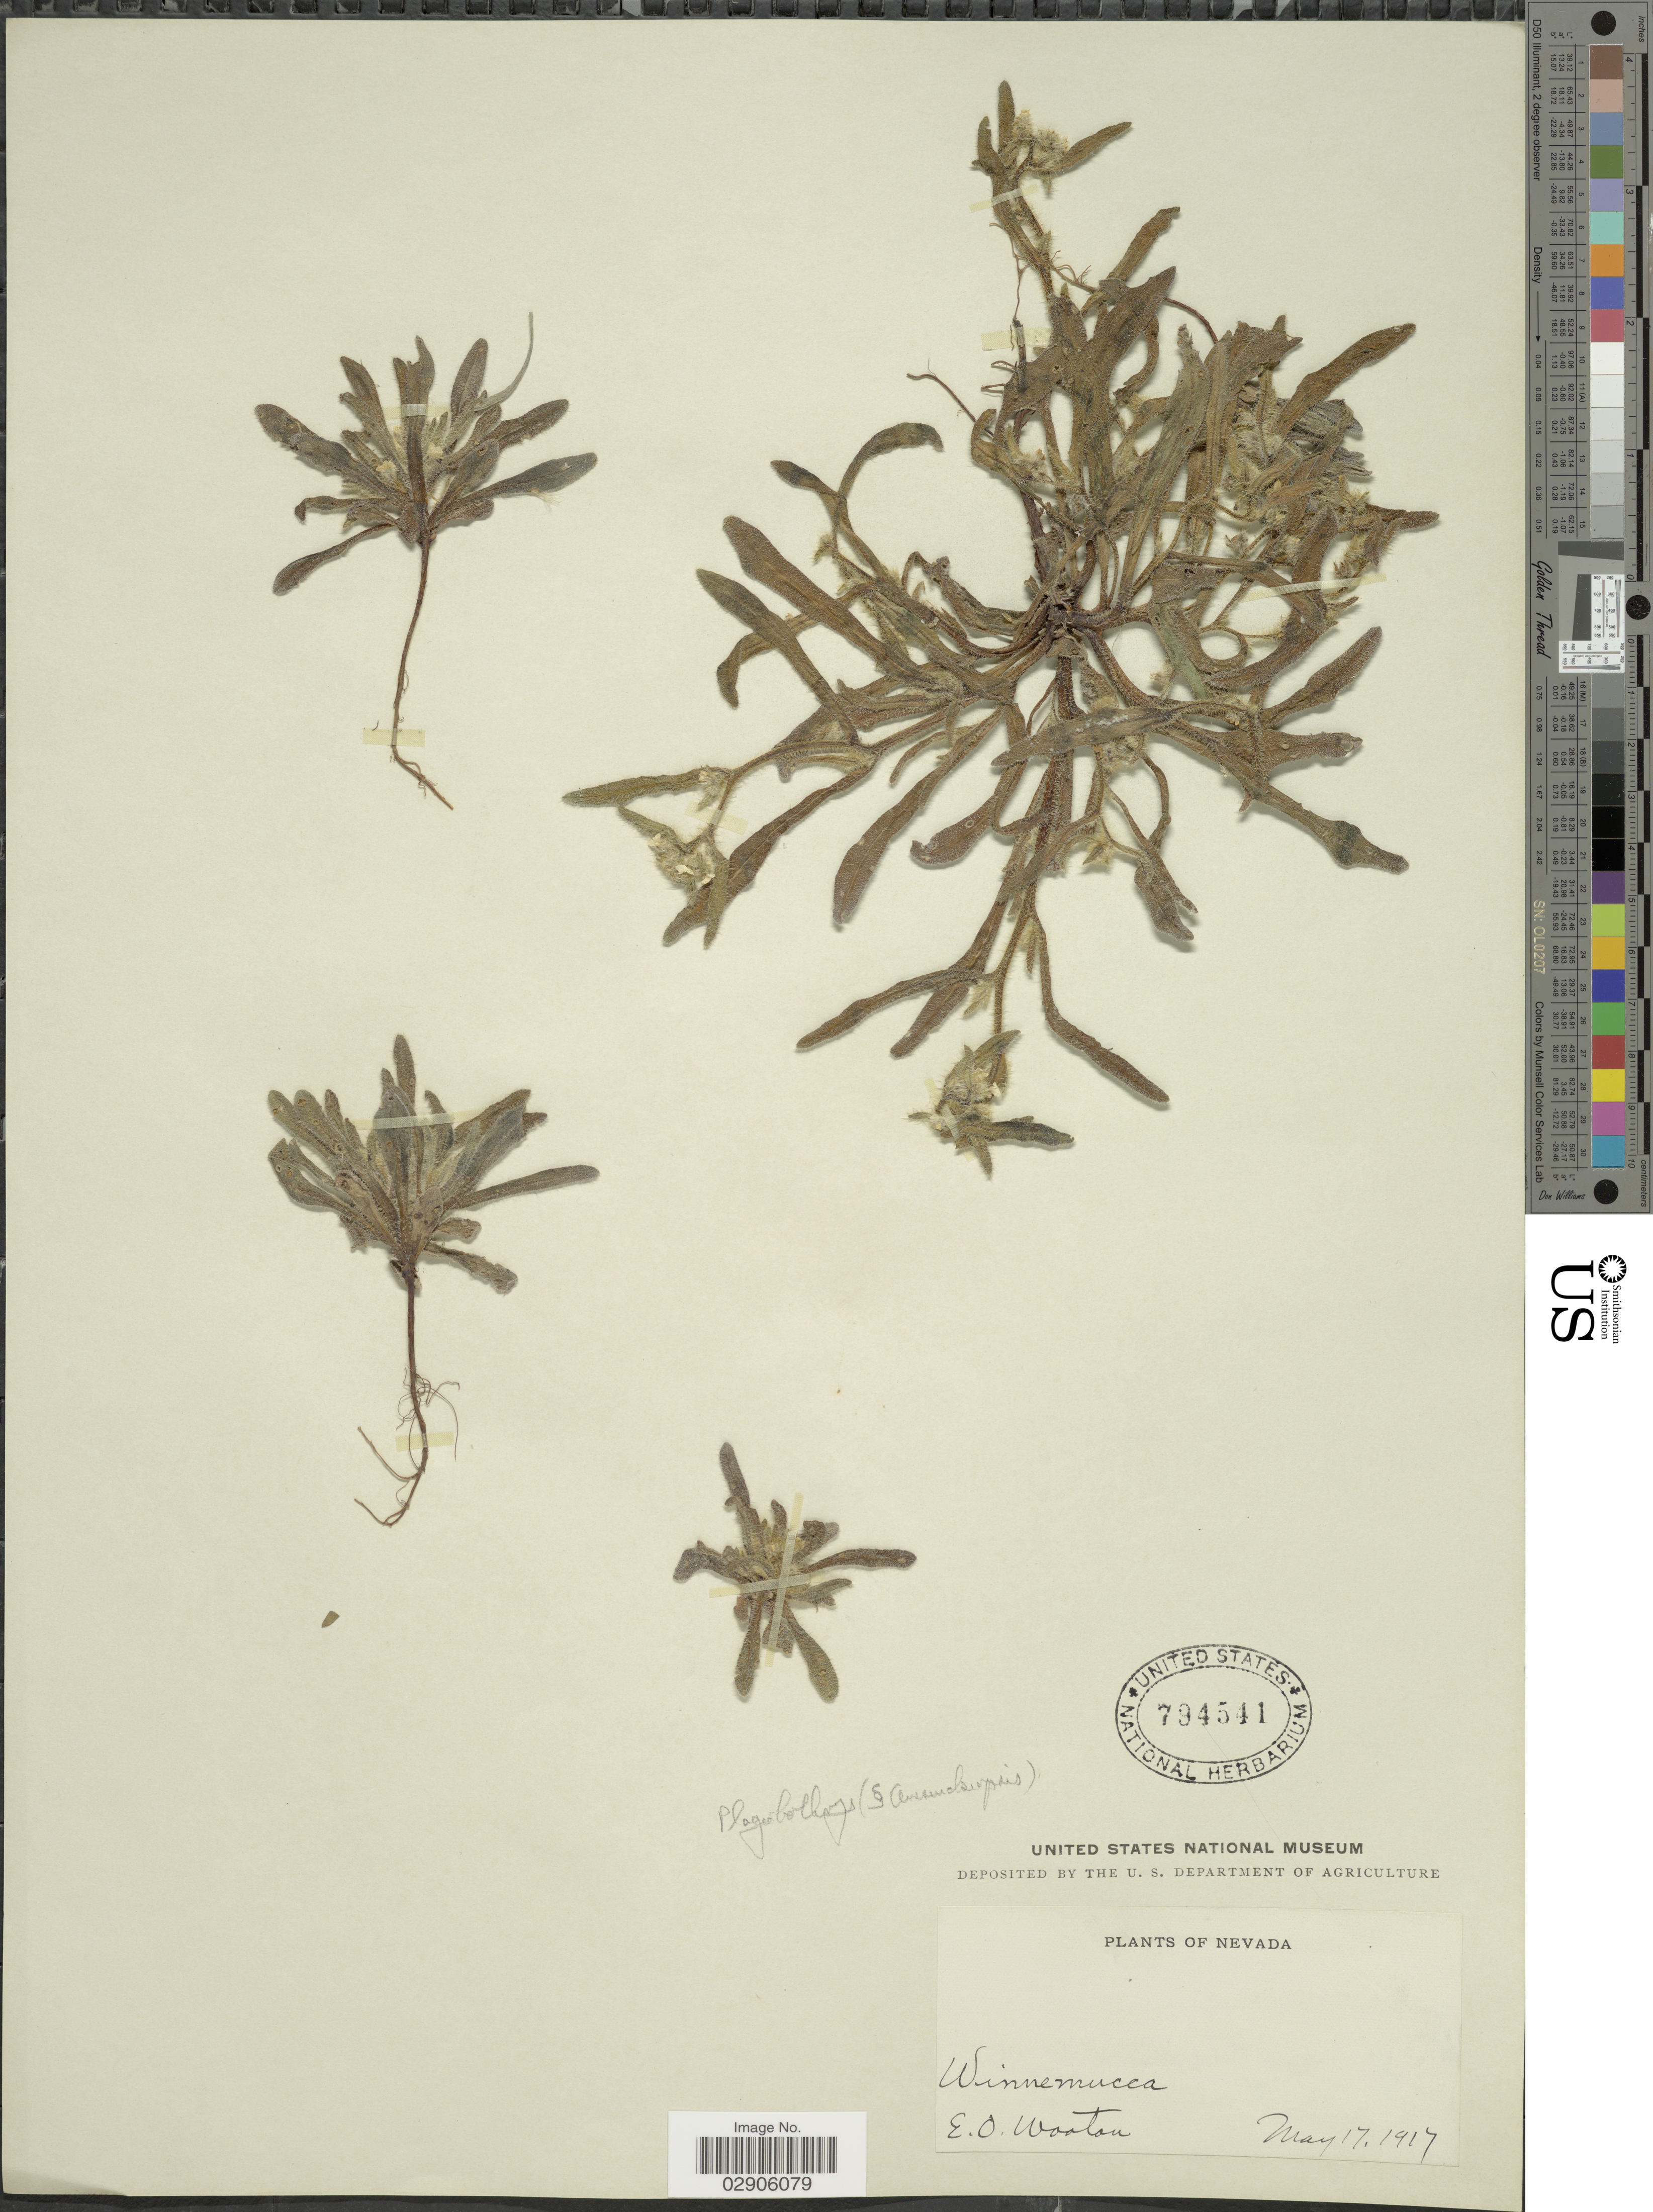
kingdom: Plantae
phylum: Tracheophyta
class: Magnoliopsida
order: Boraginales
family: Boraginaceae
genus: Plagiobothrys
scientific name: Plagiobothrys sp.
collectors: E. O. Wooton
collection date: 1917-05-17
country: United States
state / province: Nevada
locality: Winnemucca.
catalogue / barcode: US 794541